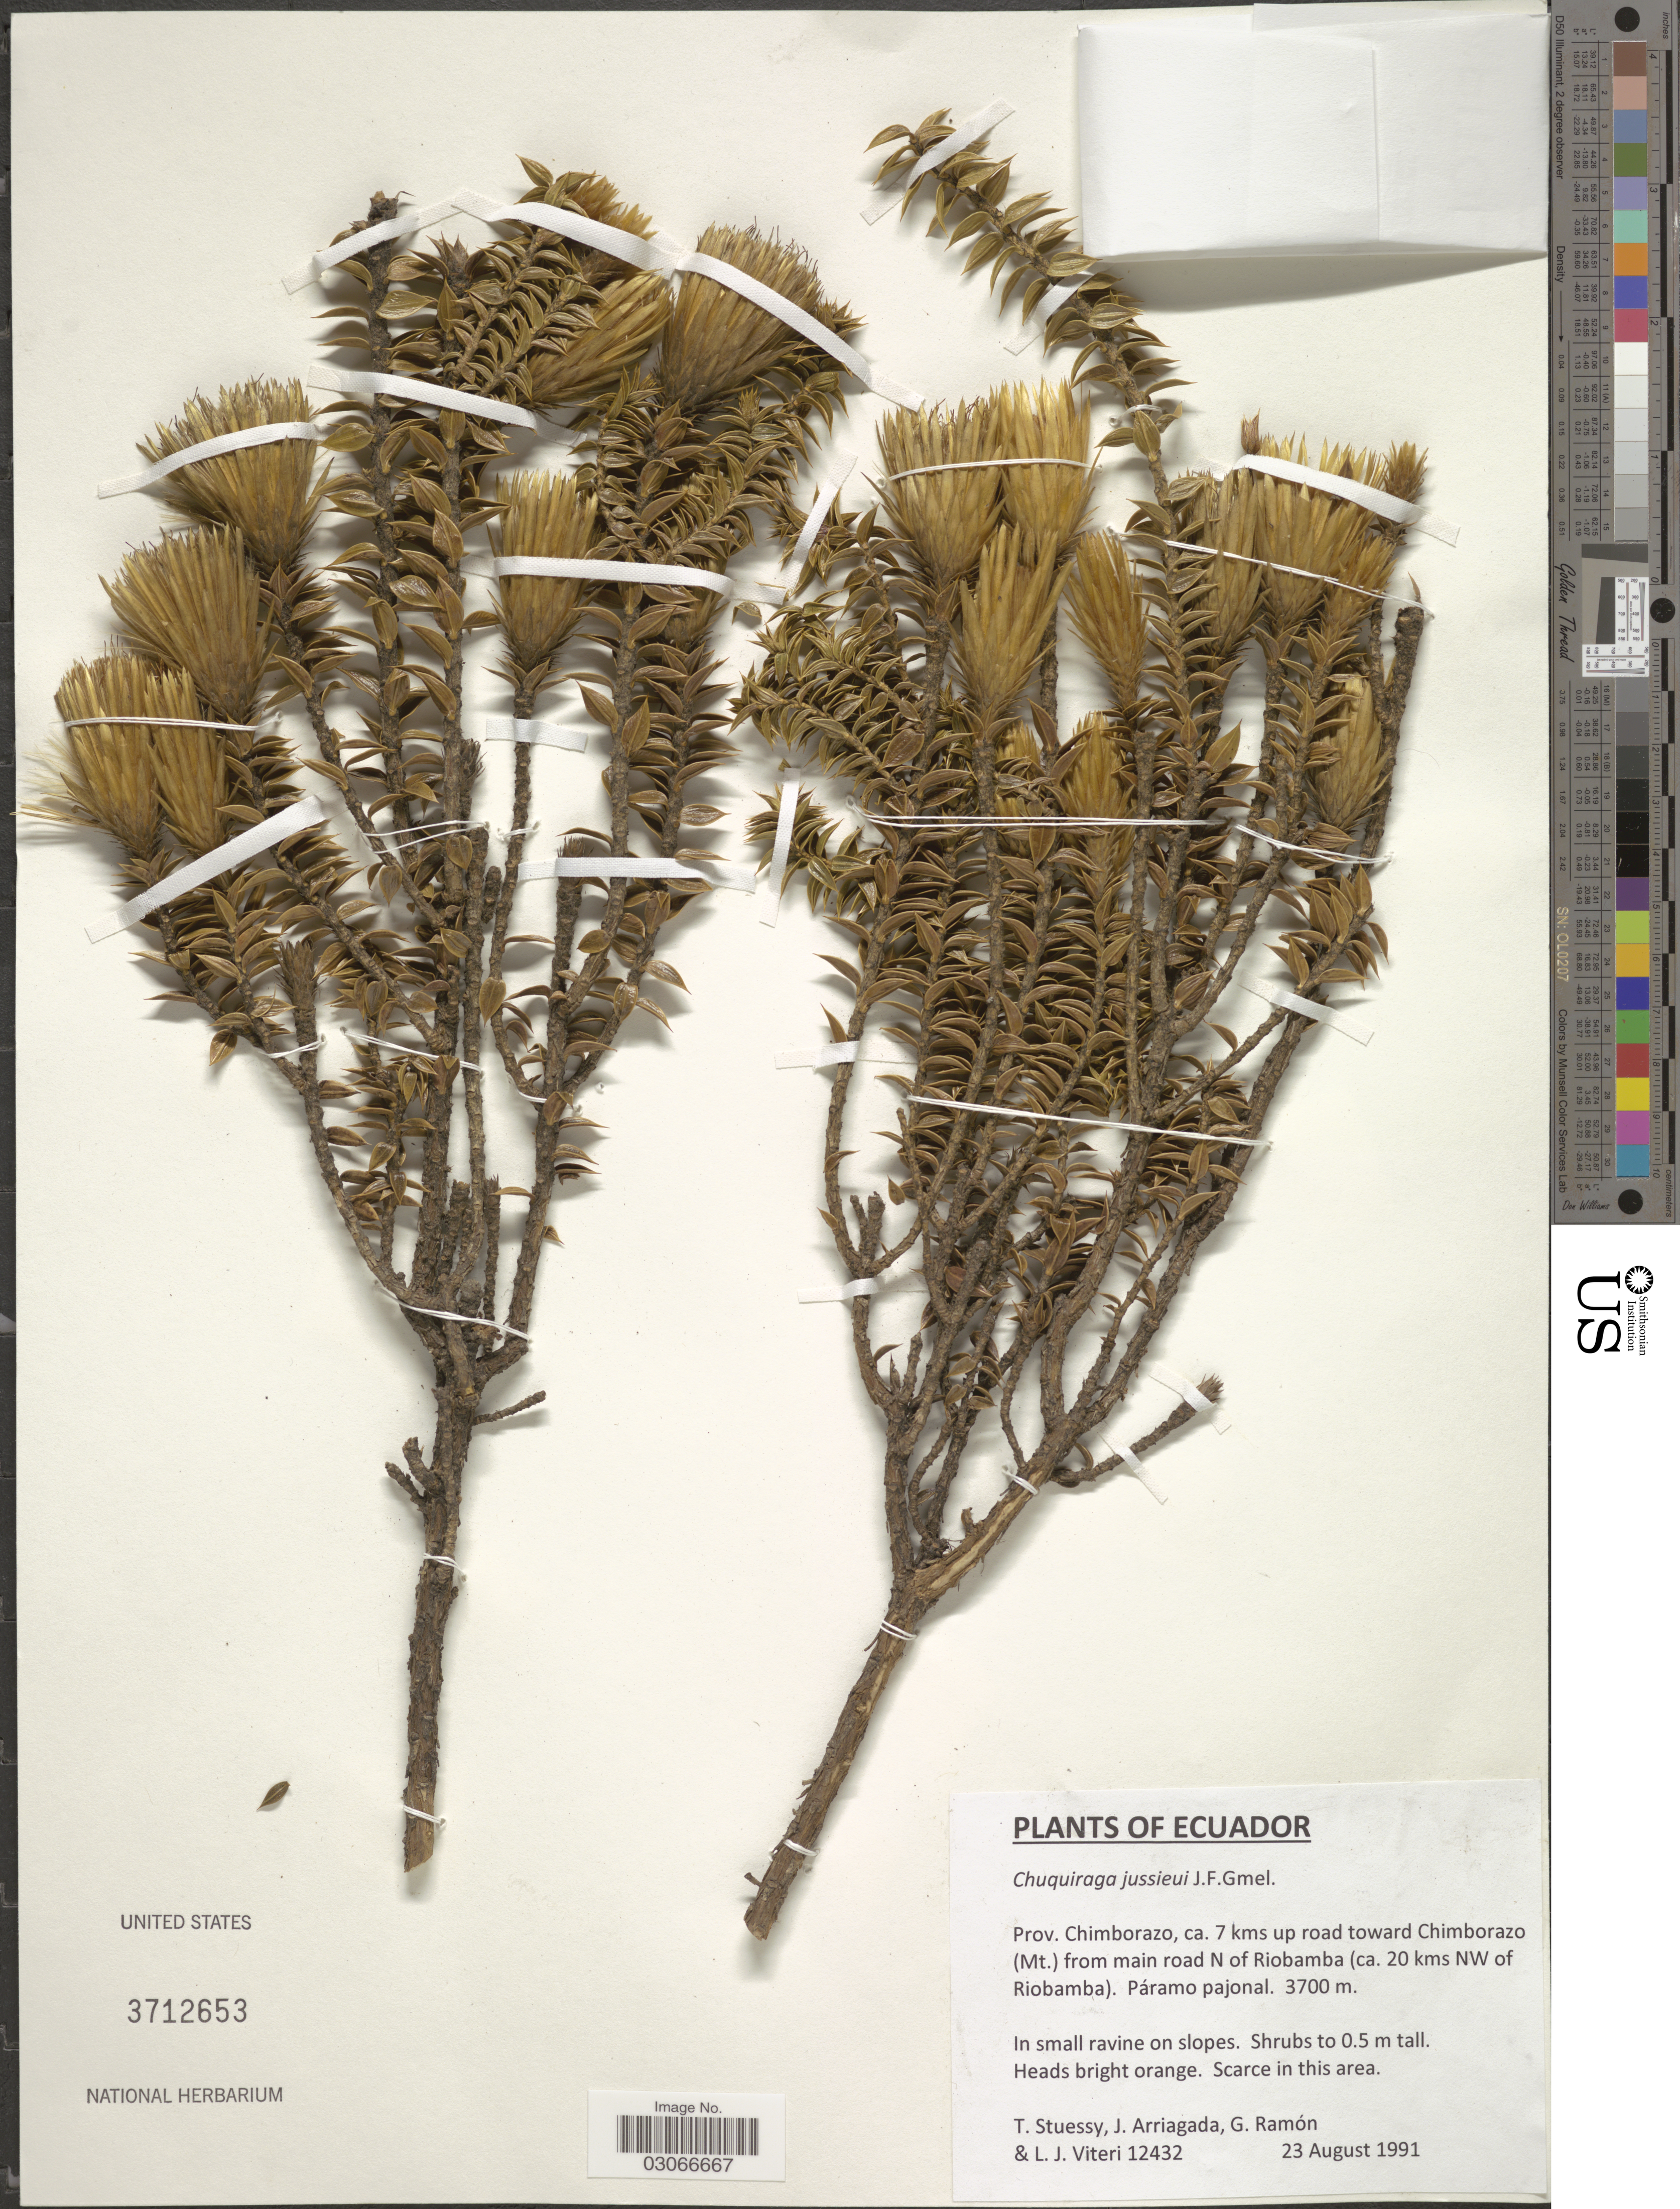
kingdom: Plantae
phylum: Tracheophyta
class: Magnoliopsida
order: Asterales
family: Asteraceae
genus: Chuquiraga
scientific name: Chuquiraga jussieui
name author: J.F. Gmel.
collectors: T. Stuessy, J. Arriagada, G. Ramón & L. Viteri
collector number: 12432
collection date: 1991-08-23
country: Ecuador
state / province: Chimborazo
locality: Ca. 7 kms up road toward Chimborazo (Mt.) from main road N of Riobamba (ca. 20 kms NW of Riobamba).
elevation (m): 3700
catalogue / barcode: US 3712653